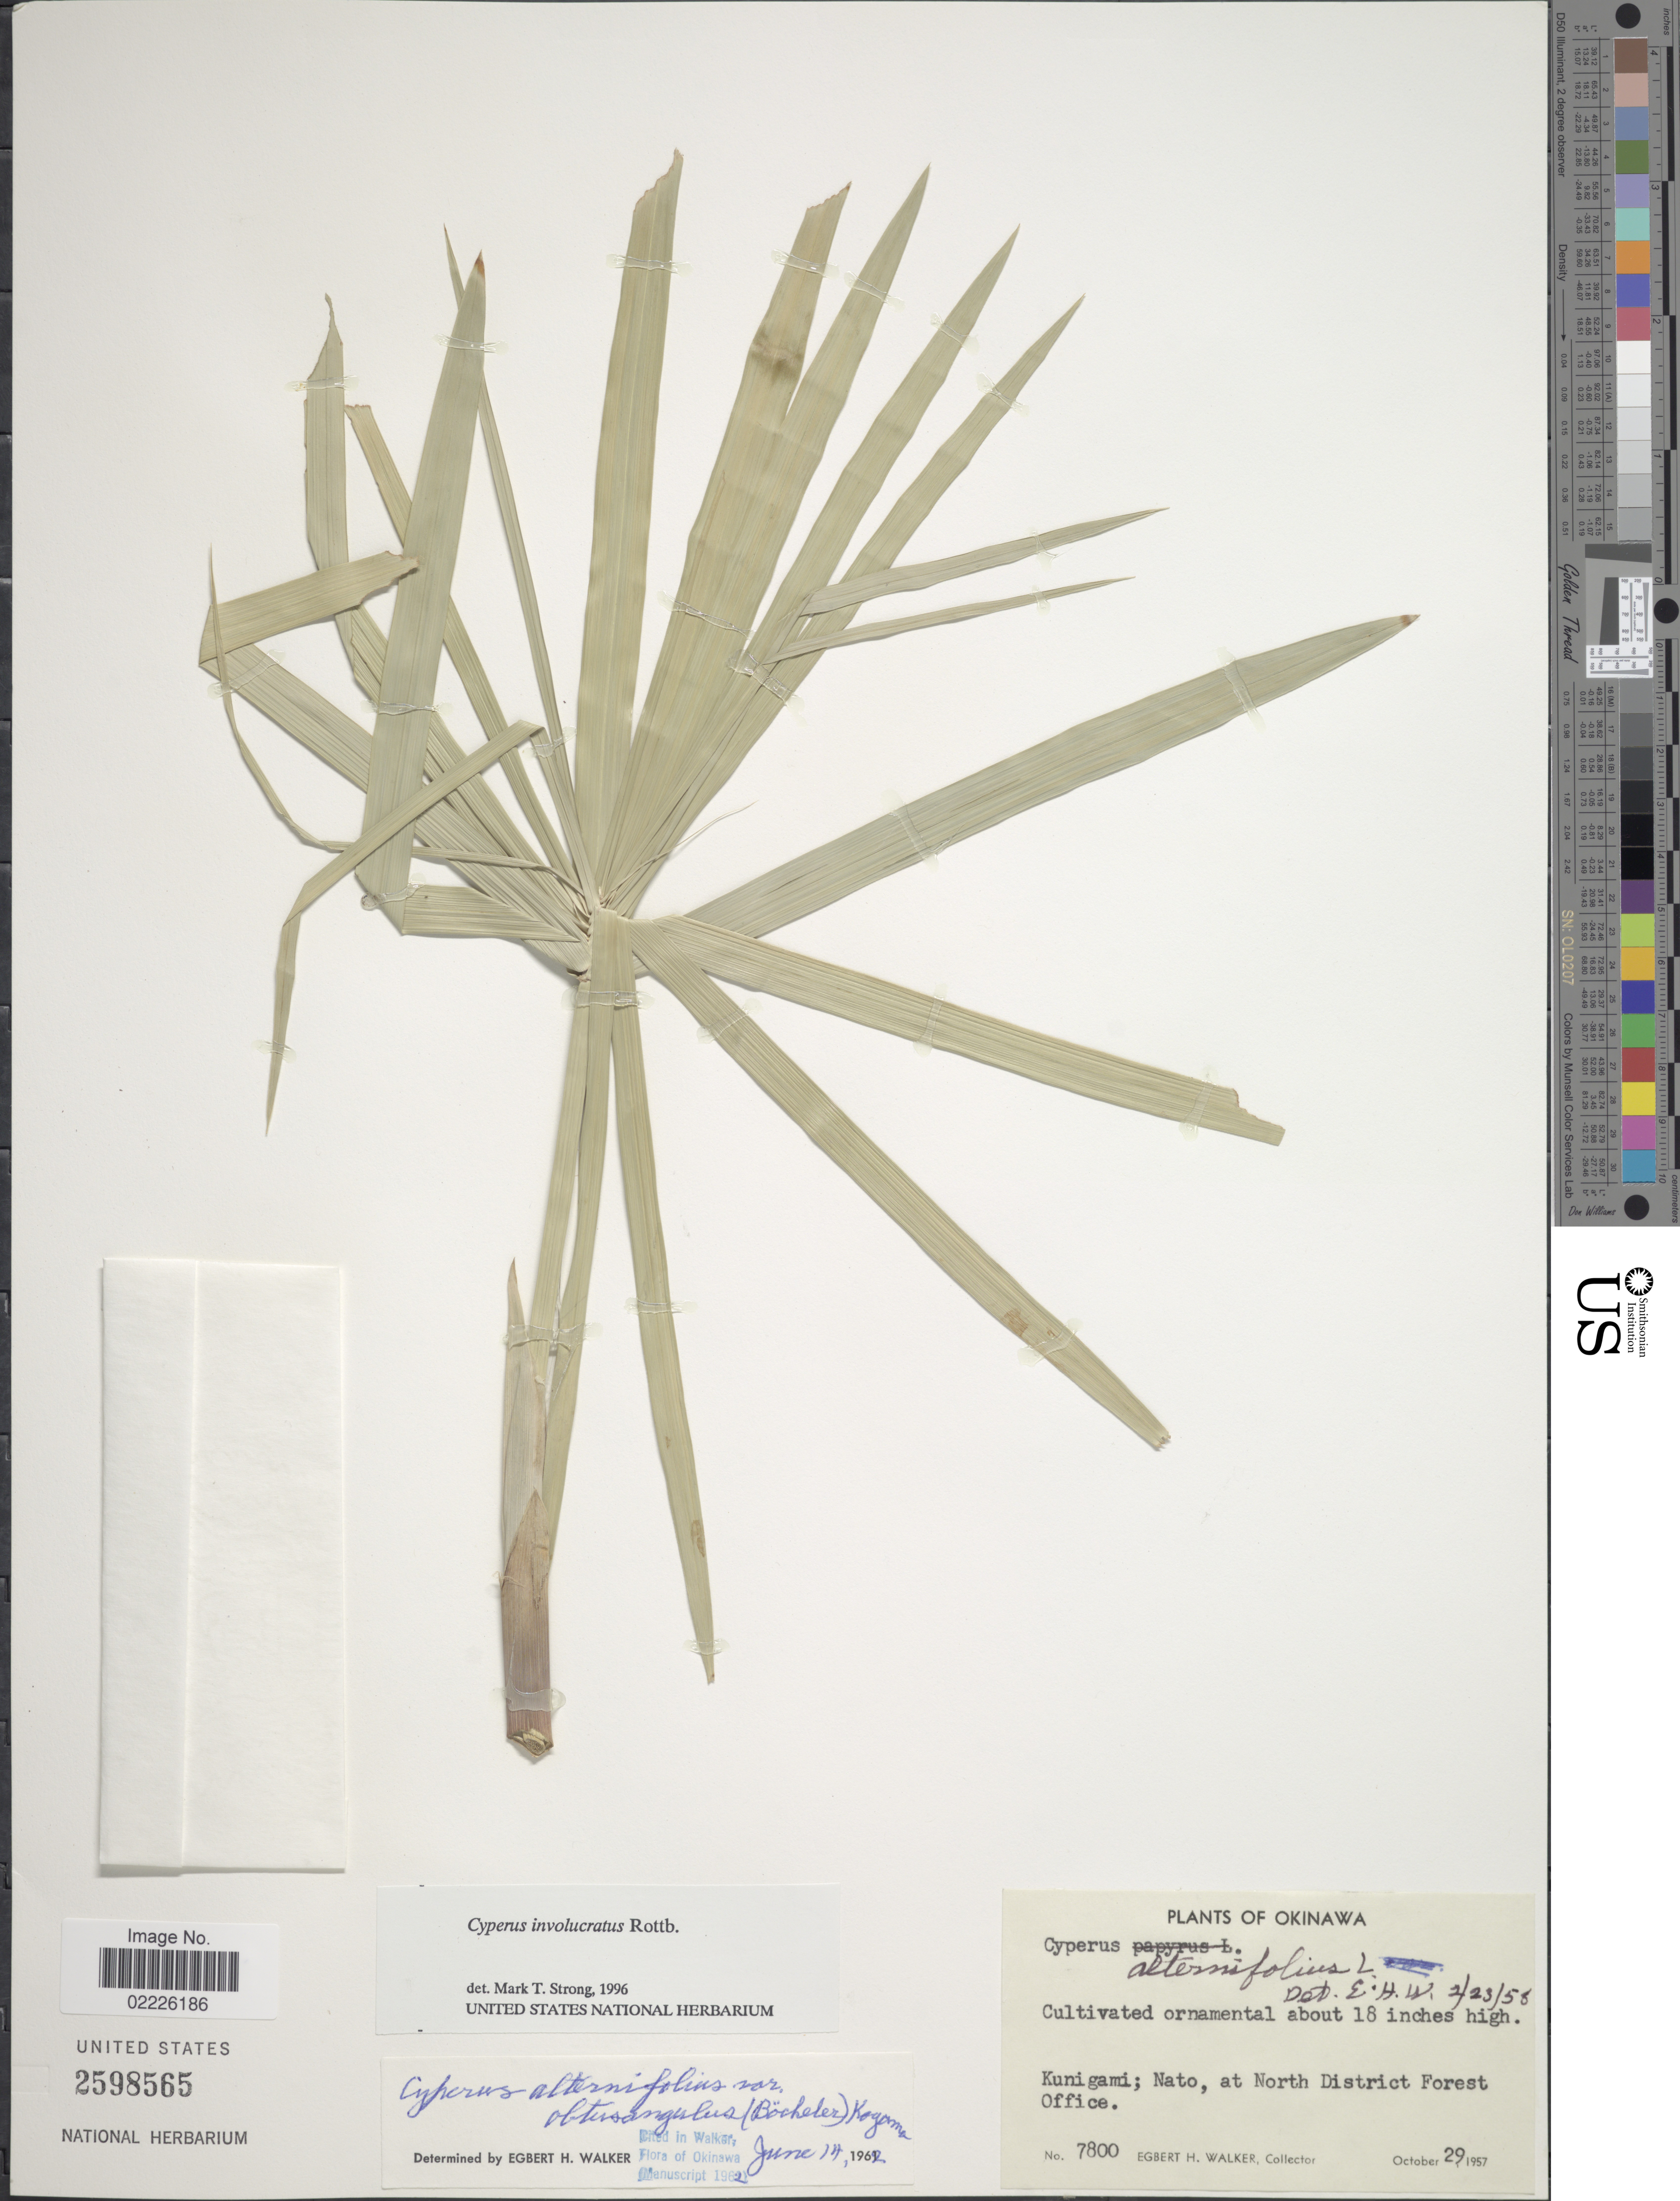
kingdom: Plantae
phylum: Tracheophyta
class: Liliopsida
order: Poales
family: Cyperaceae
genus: Cyperus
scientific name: Cyperus involucratus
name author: Rottb.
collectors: E. H. Walker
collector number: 7800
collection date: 1957-10-29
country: Japan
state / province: Okinawa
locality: Okinawa, Kunigami, Nato, at North District Forest Office.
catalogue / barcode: US 2598565